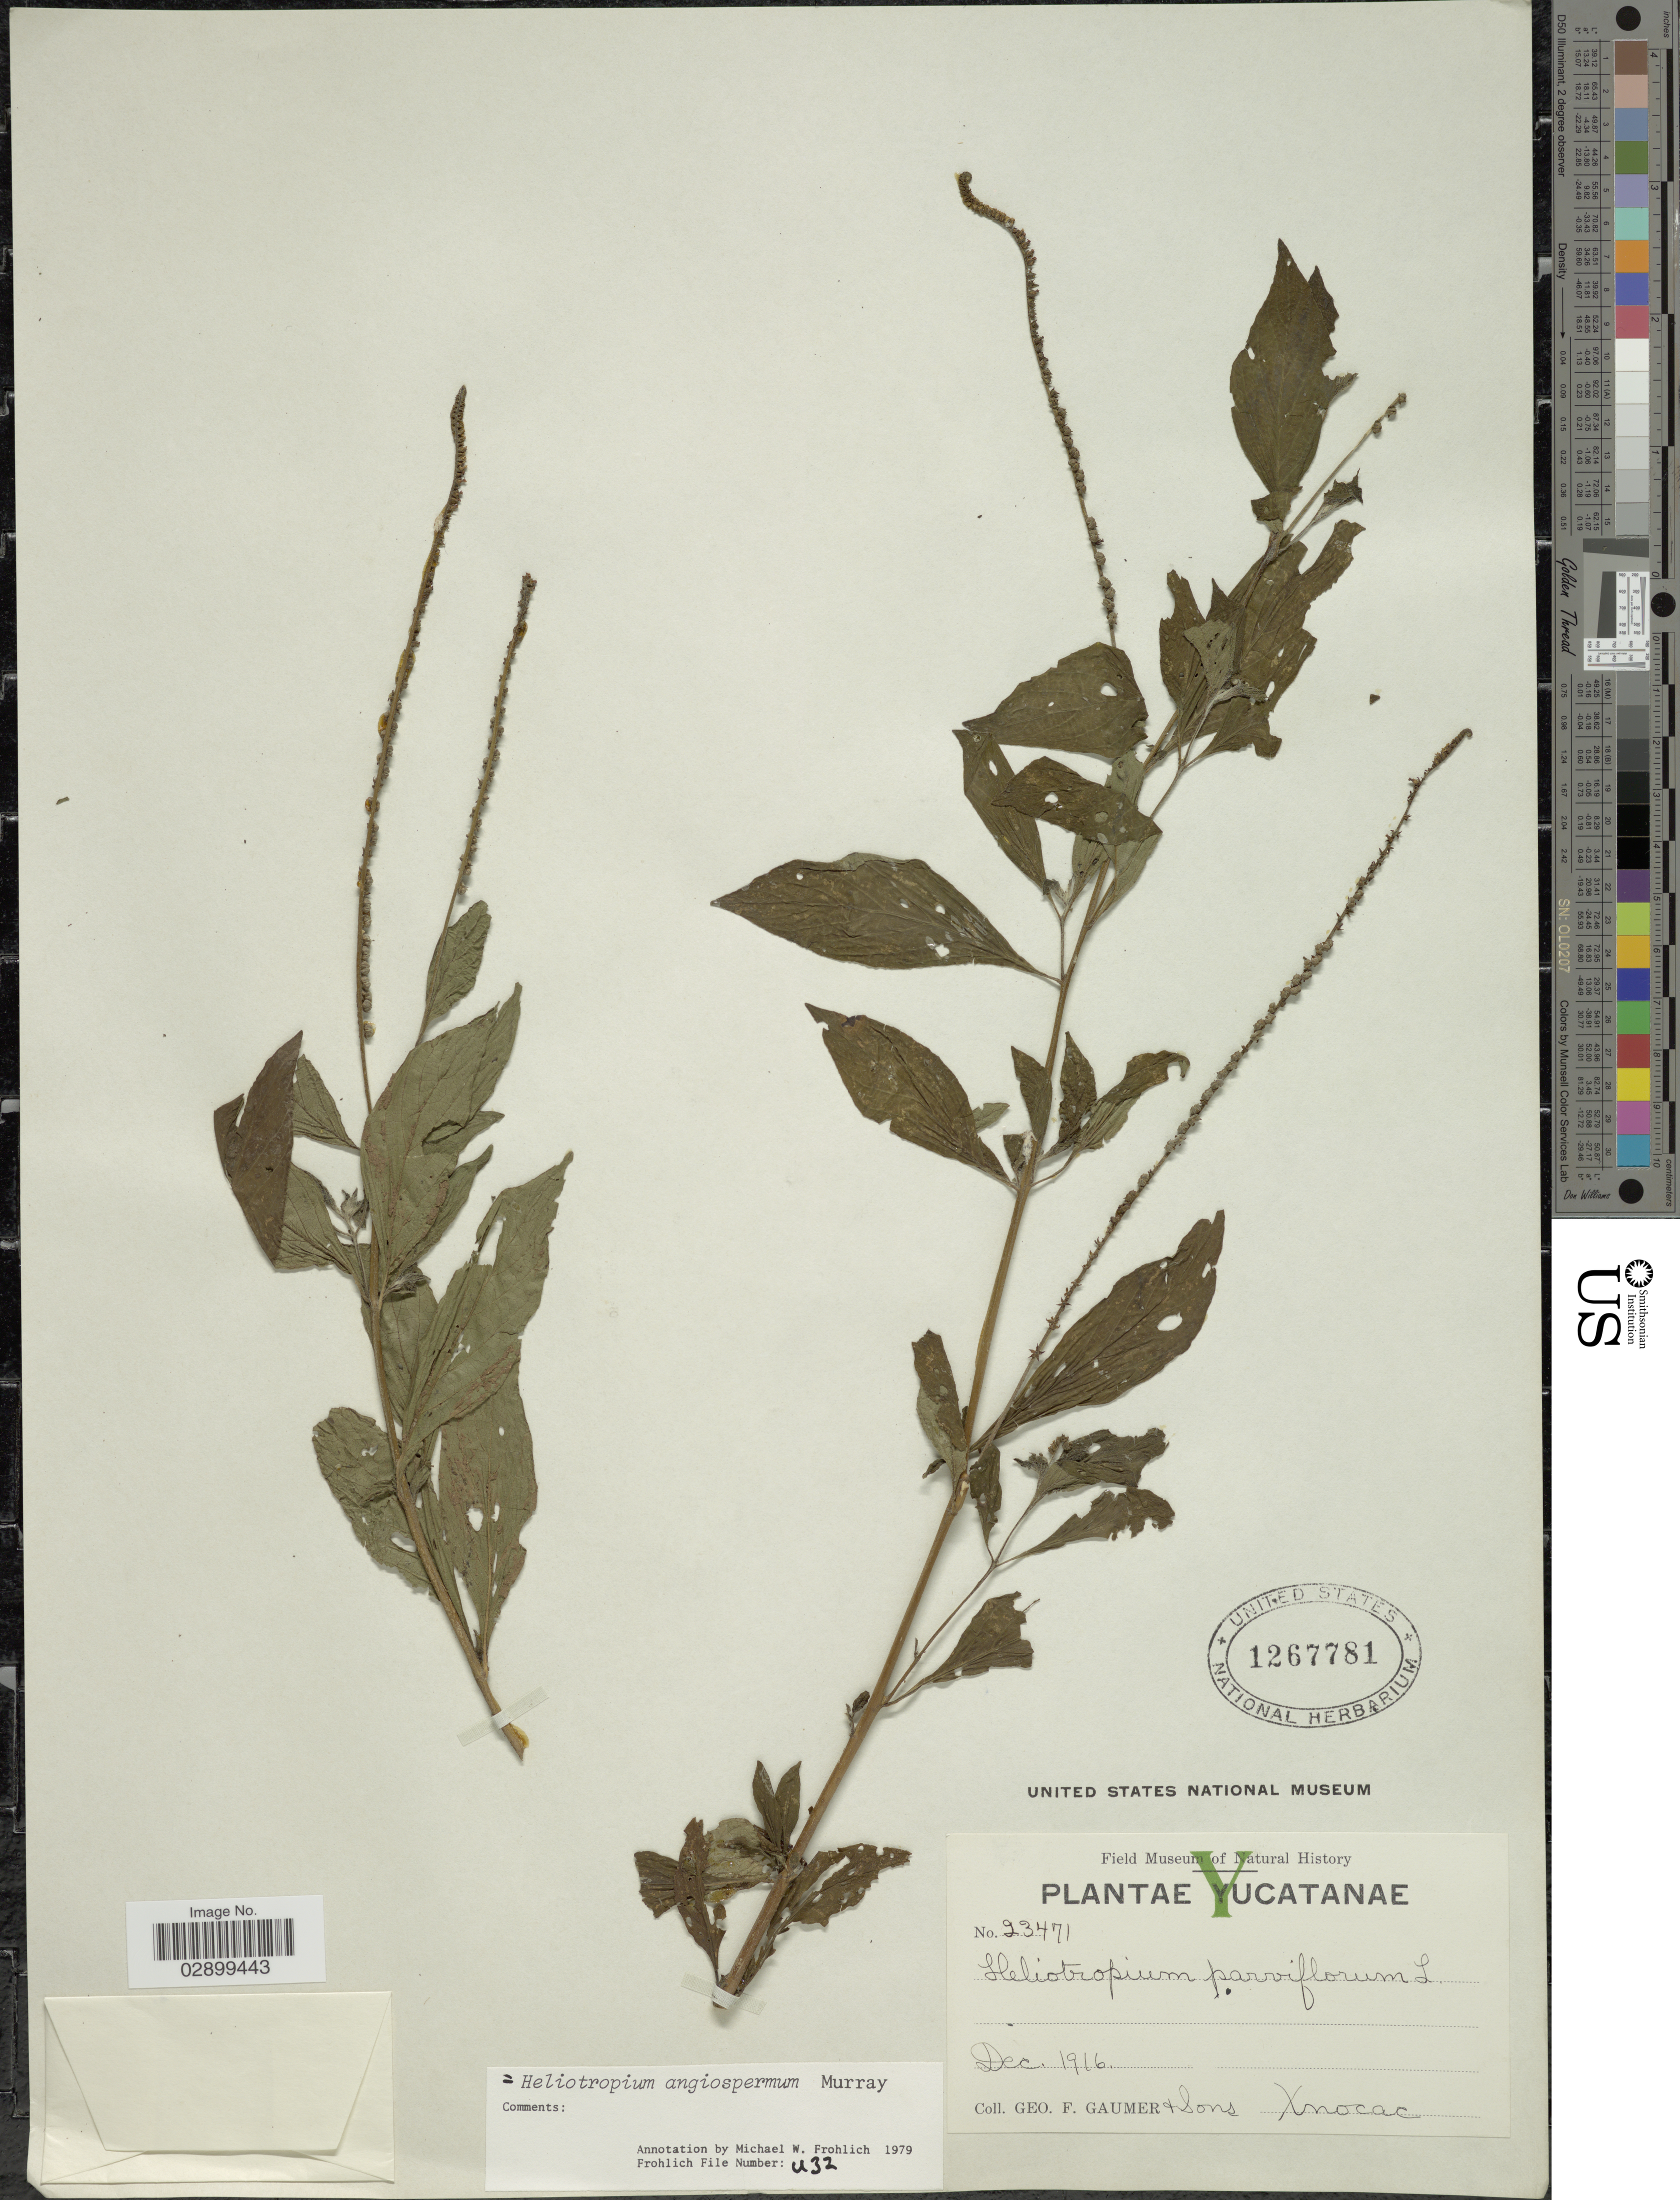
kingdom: Plantae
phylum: Tracheophyta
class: Magnoliopsida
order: Boraginales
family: Heliotropiaceae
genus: Heliotropium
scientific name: Heliotropium angiospermum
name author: Murray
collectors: G. F. Gaumer & et al.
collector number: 23471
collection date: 1916-12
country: Mexico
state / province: Yucatán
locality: Xnocac.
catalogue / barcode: US 1267781